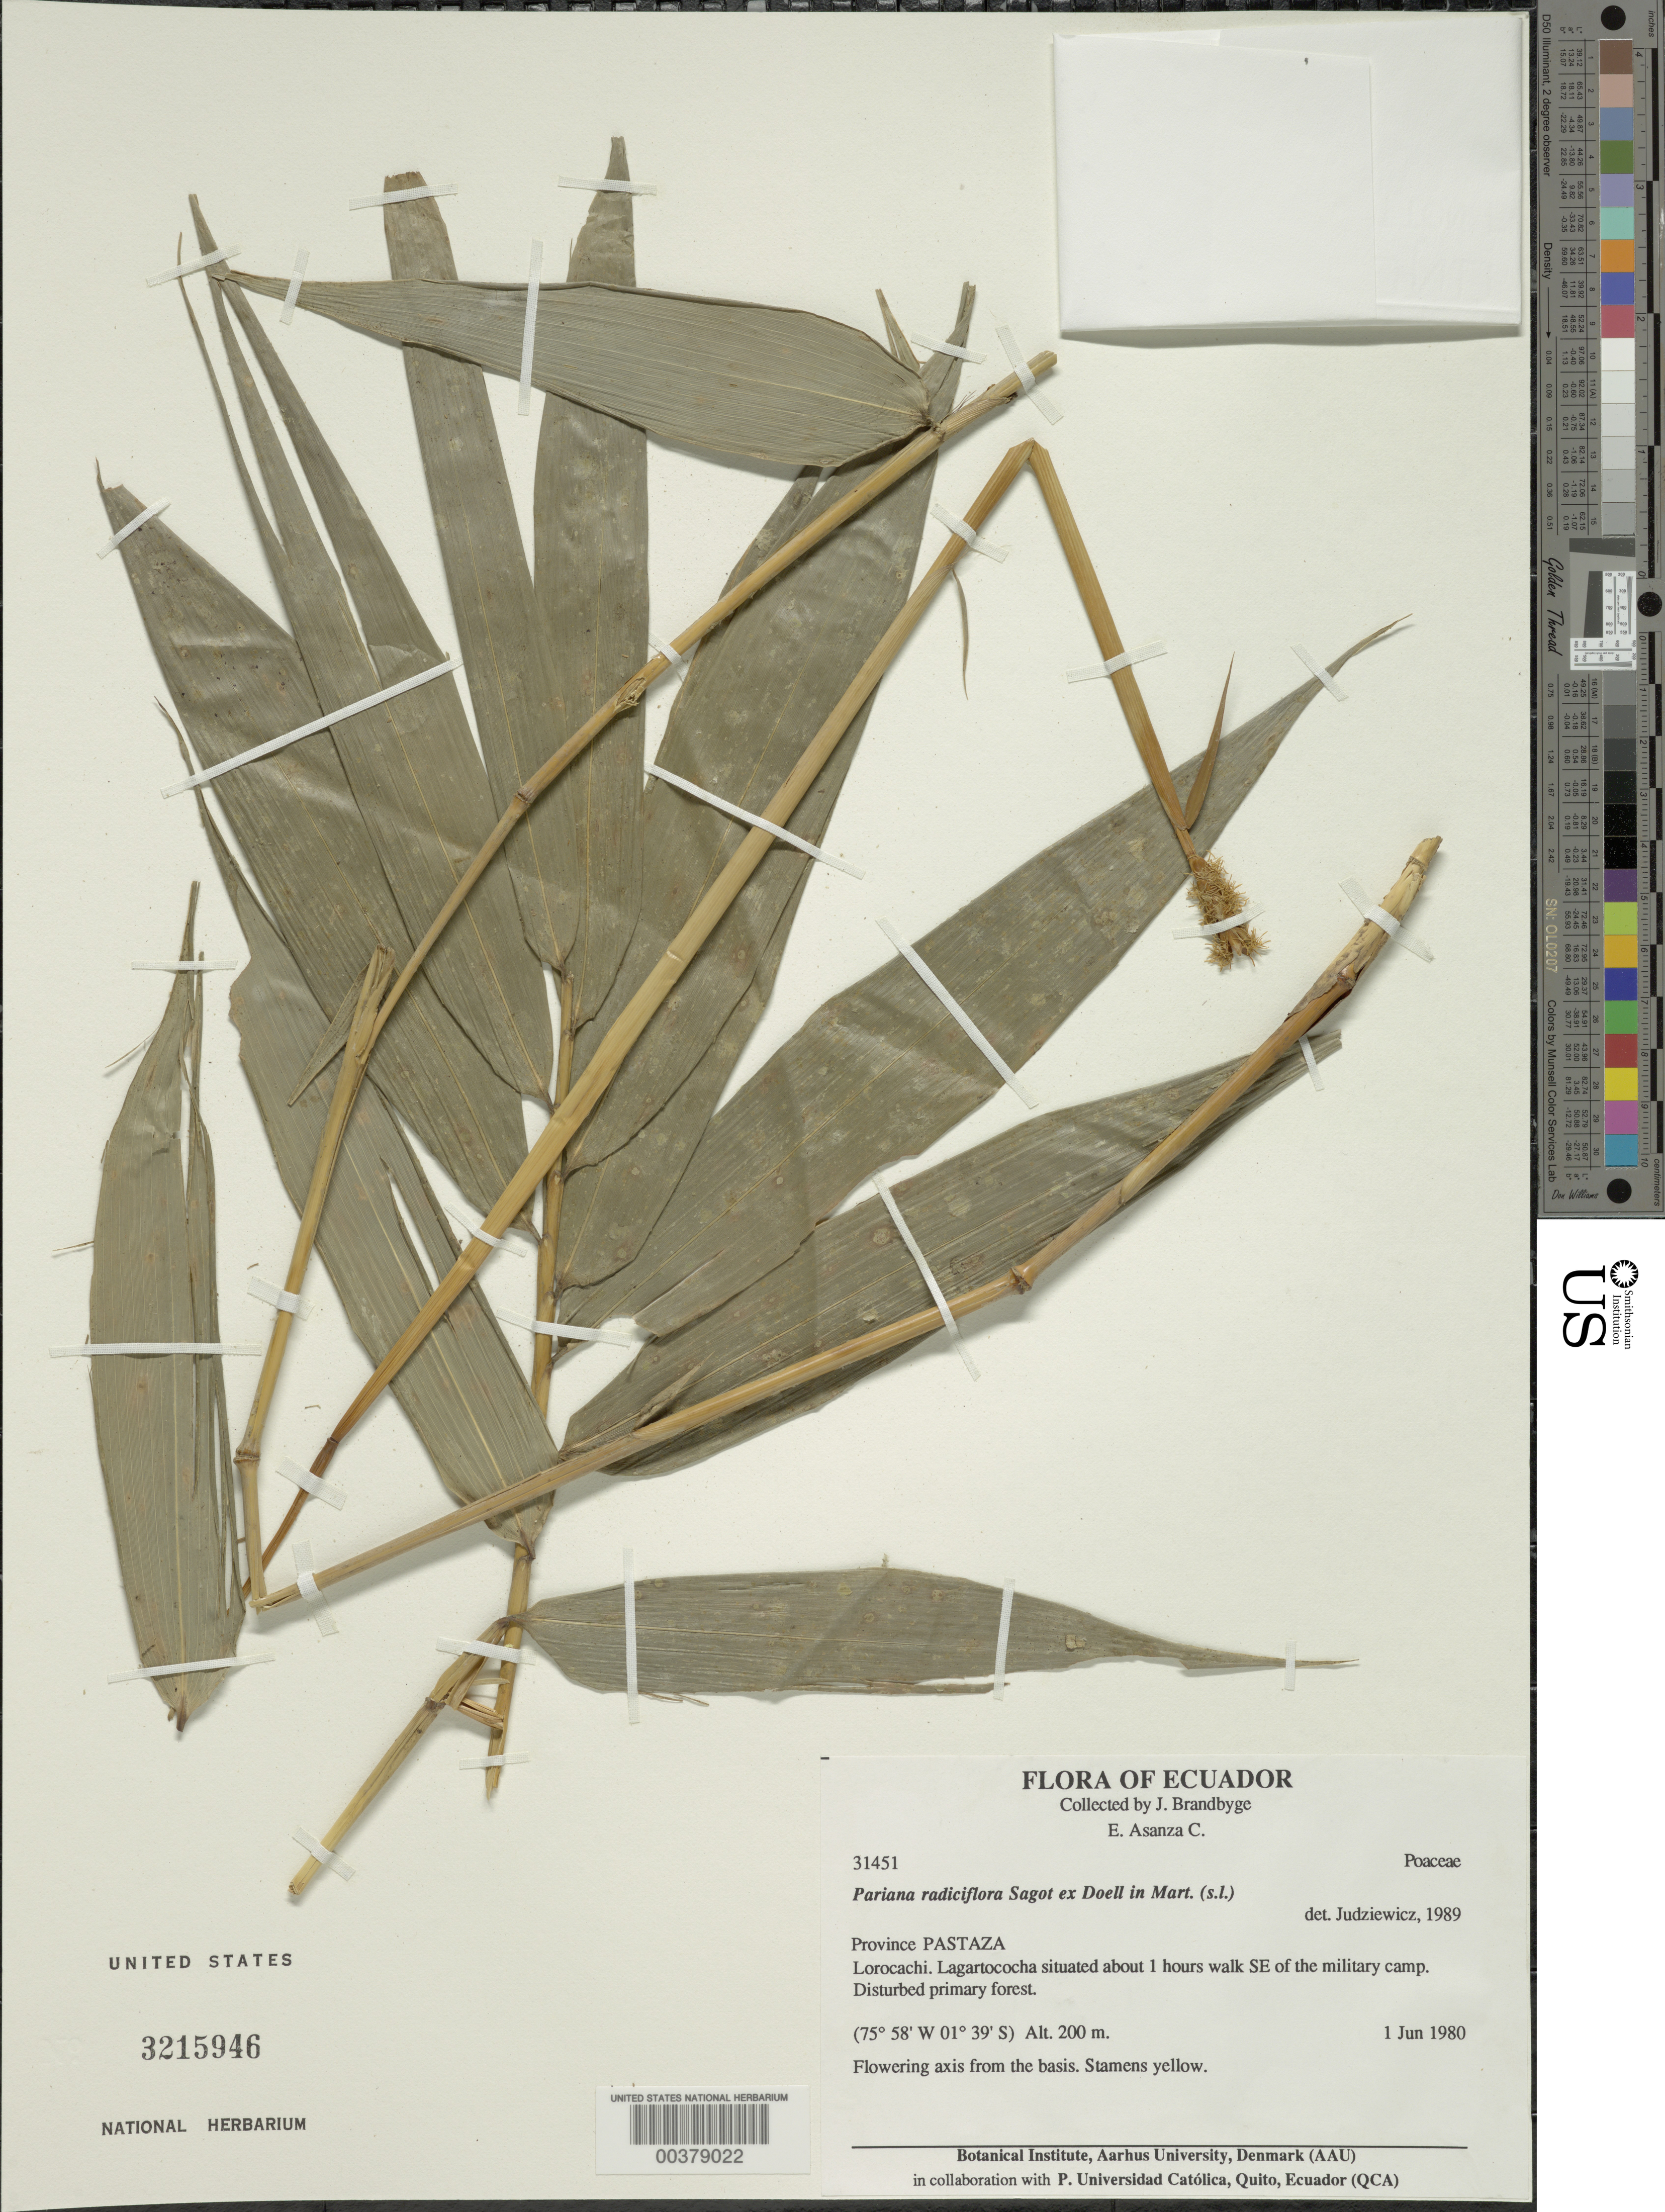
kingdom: Plantae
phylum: Tracheophyta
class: Liliopsida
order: Poales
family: Poaceae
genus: Pariana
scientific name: Pariana radiciflora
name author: Sagot ex Döll in Mart.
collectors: J. Brandbyge & E. Asanza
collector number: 31451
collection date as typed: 01 Jun 1980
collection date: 1980-06-01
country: Ecuador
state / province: Pastaza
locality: Lorocachi; lagartococha situated about 1 hours walk SE of the miLitary camp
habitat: Disturbed primary forest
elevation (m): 200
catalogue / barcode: US 3215946